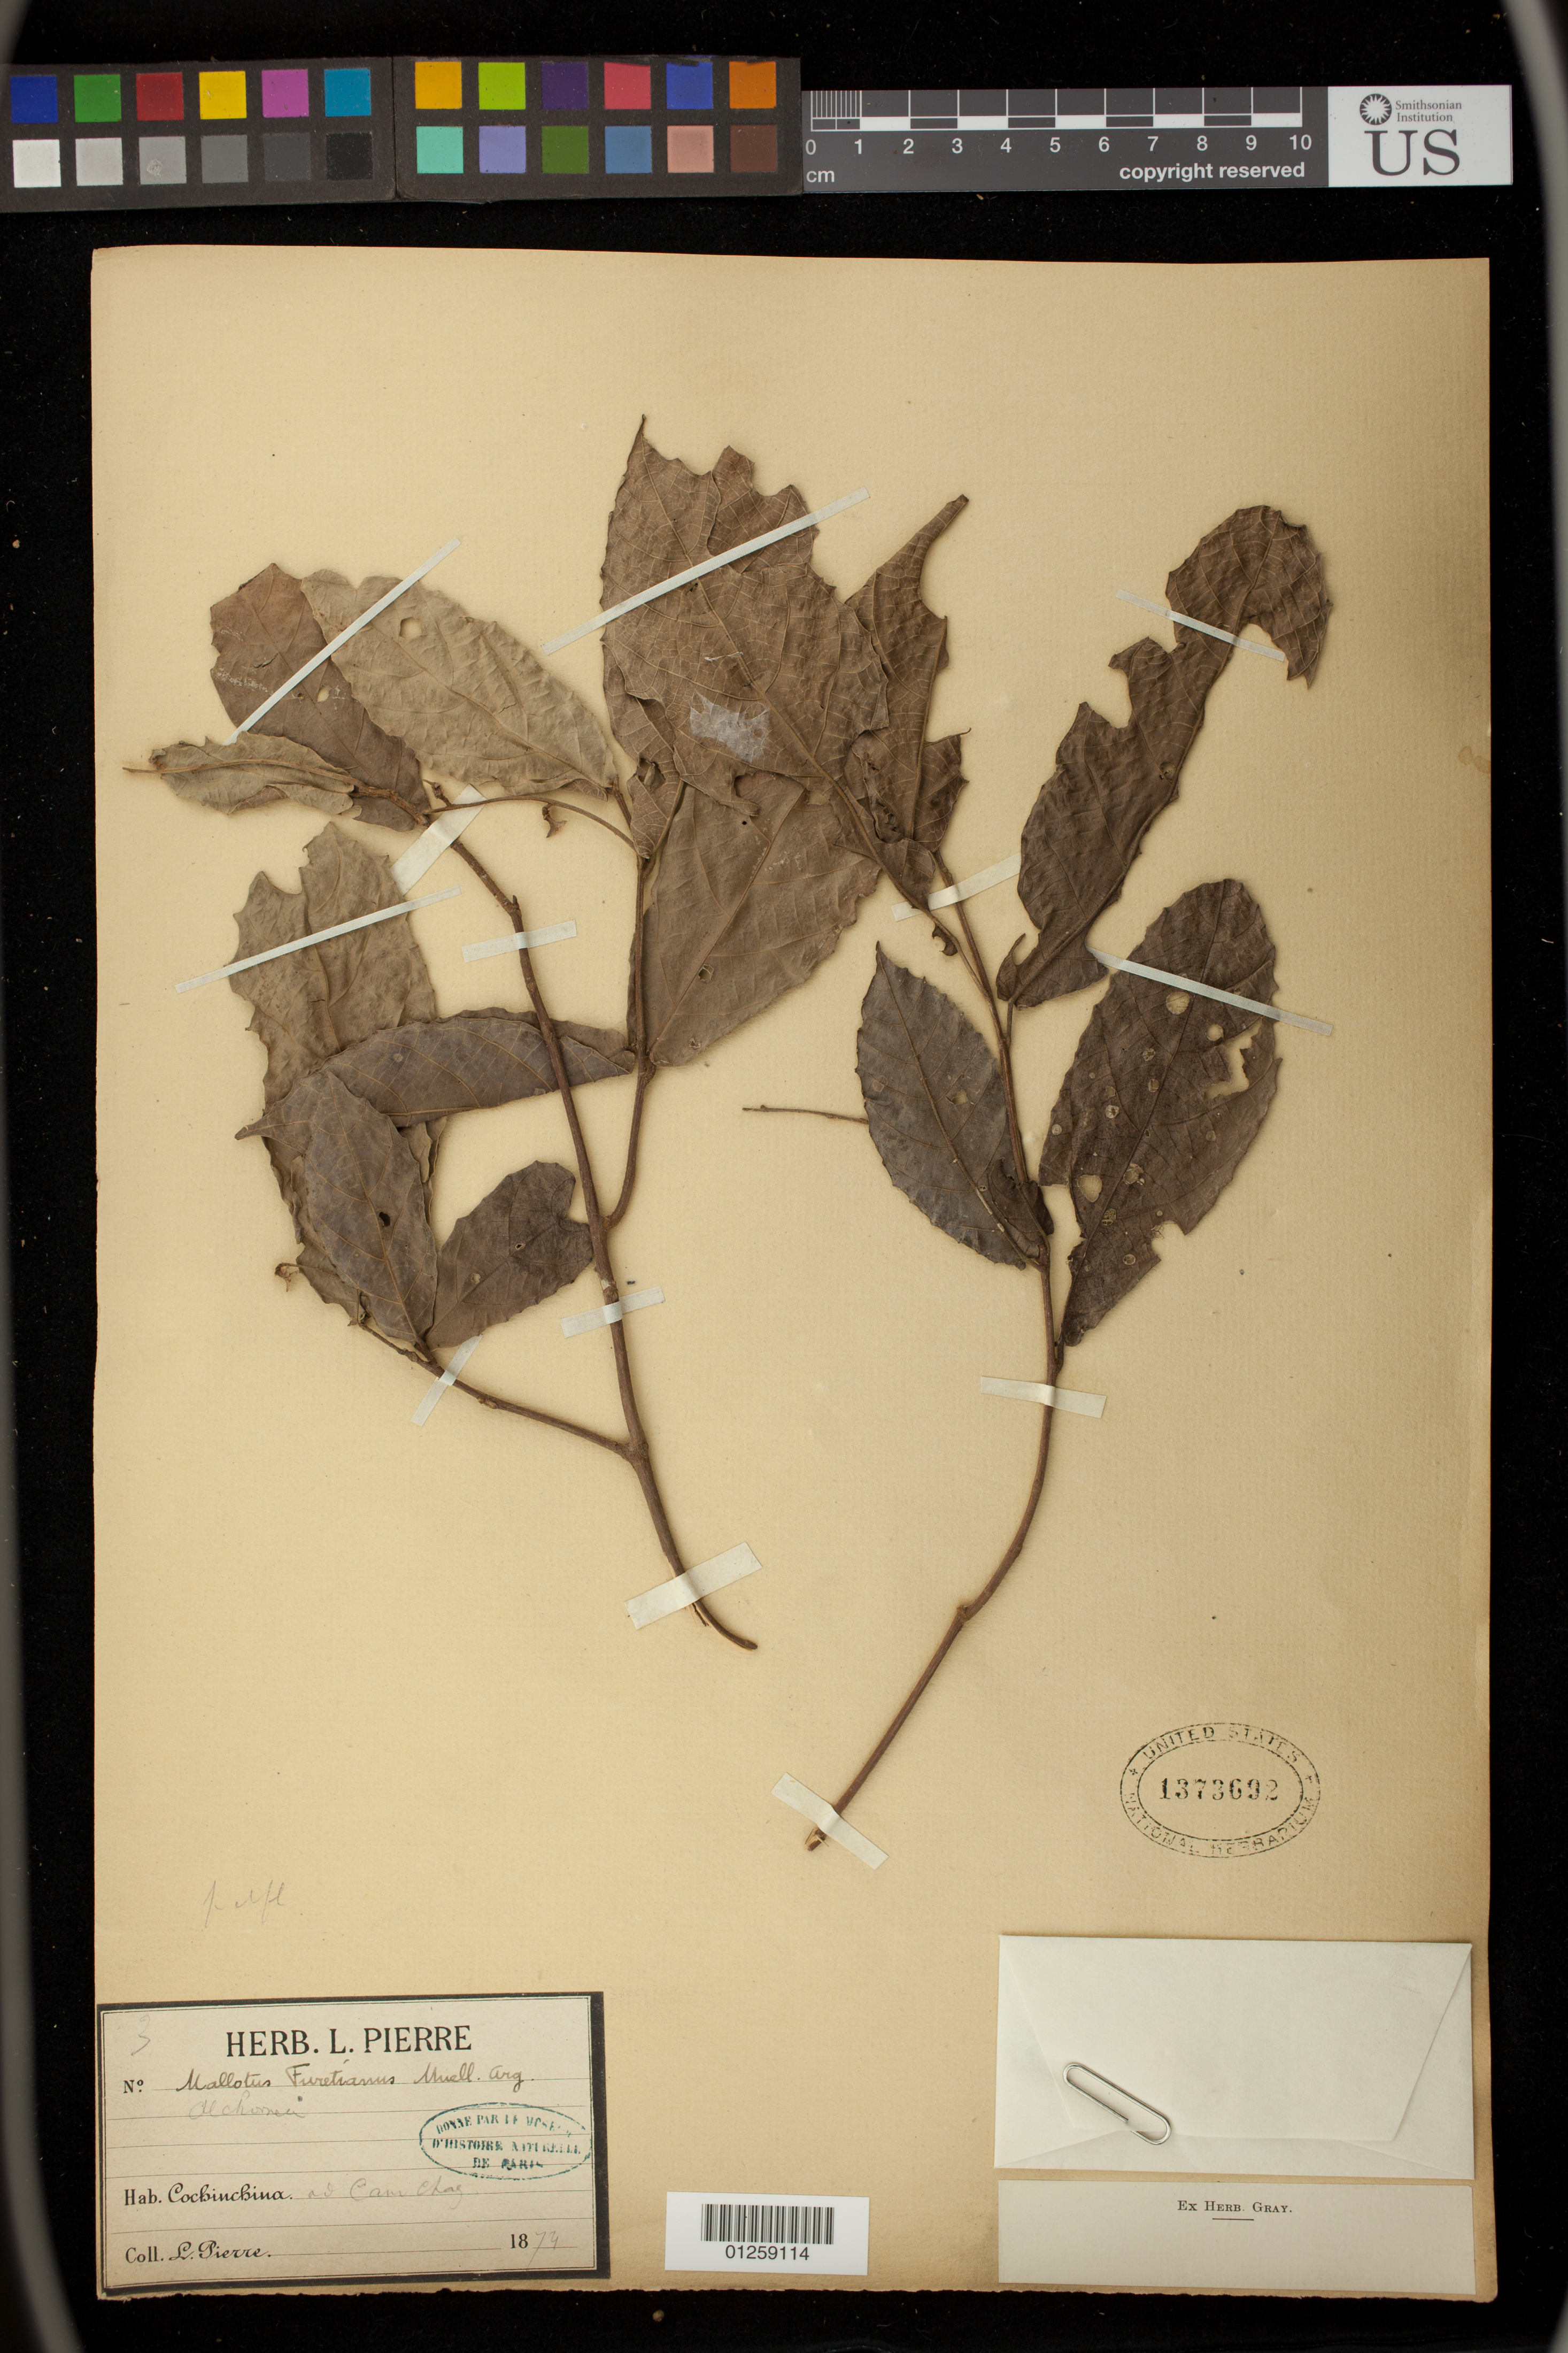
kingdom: Plantae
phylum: Tracheophyta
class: Magnoliopsida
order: Malpighiales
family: Euphorbiaceae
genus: Mallotus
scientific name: Mallotus peltatus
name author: (Geiseler) Müll. Arg.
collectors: L. Pierre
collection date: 1874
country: Vietnam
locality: Cochinchina , ad Cam Chag[?]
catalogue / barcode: US 1373692